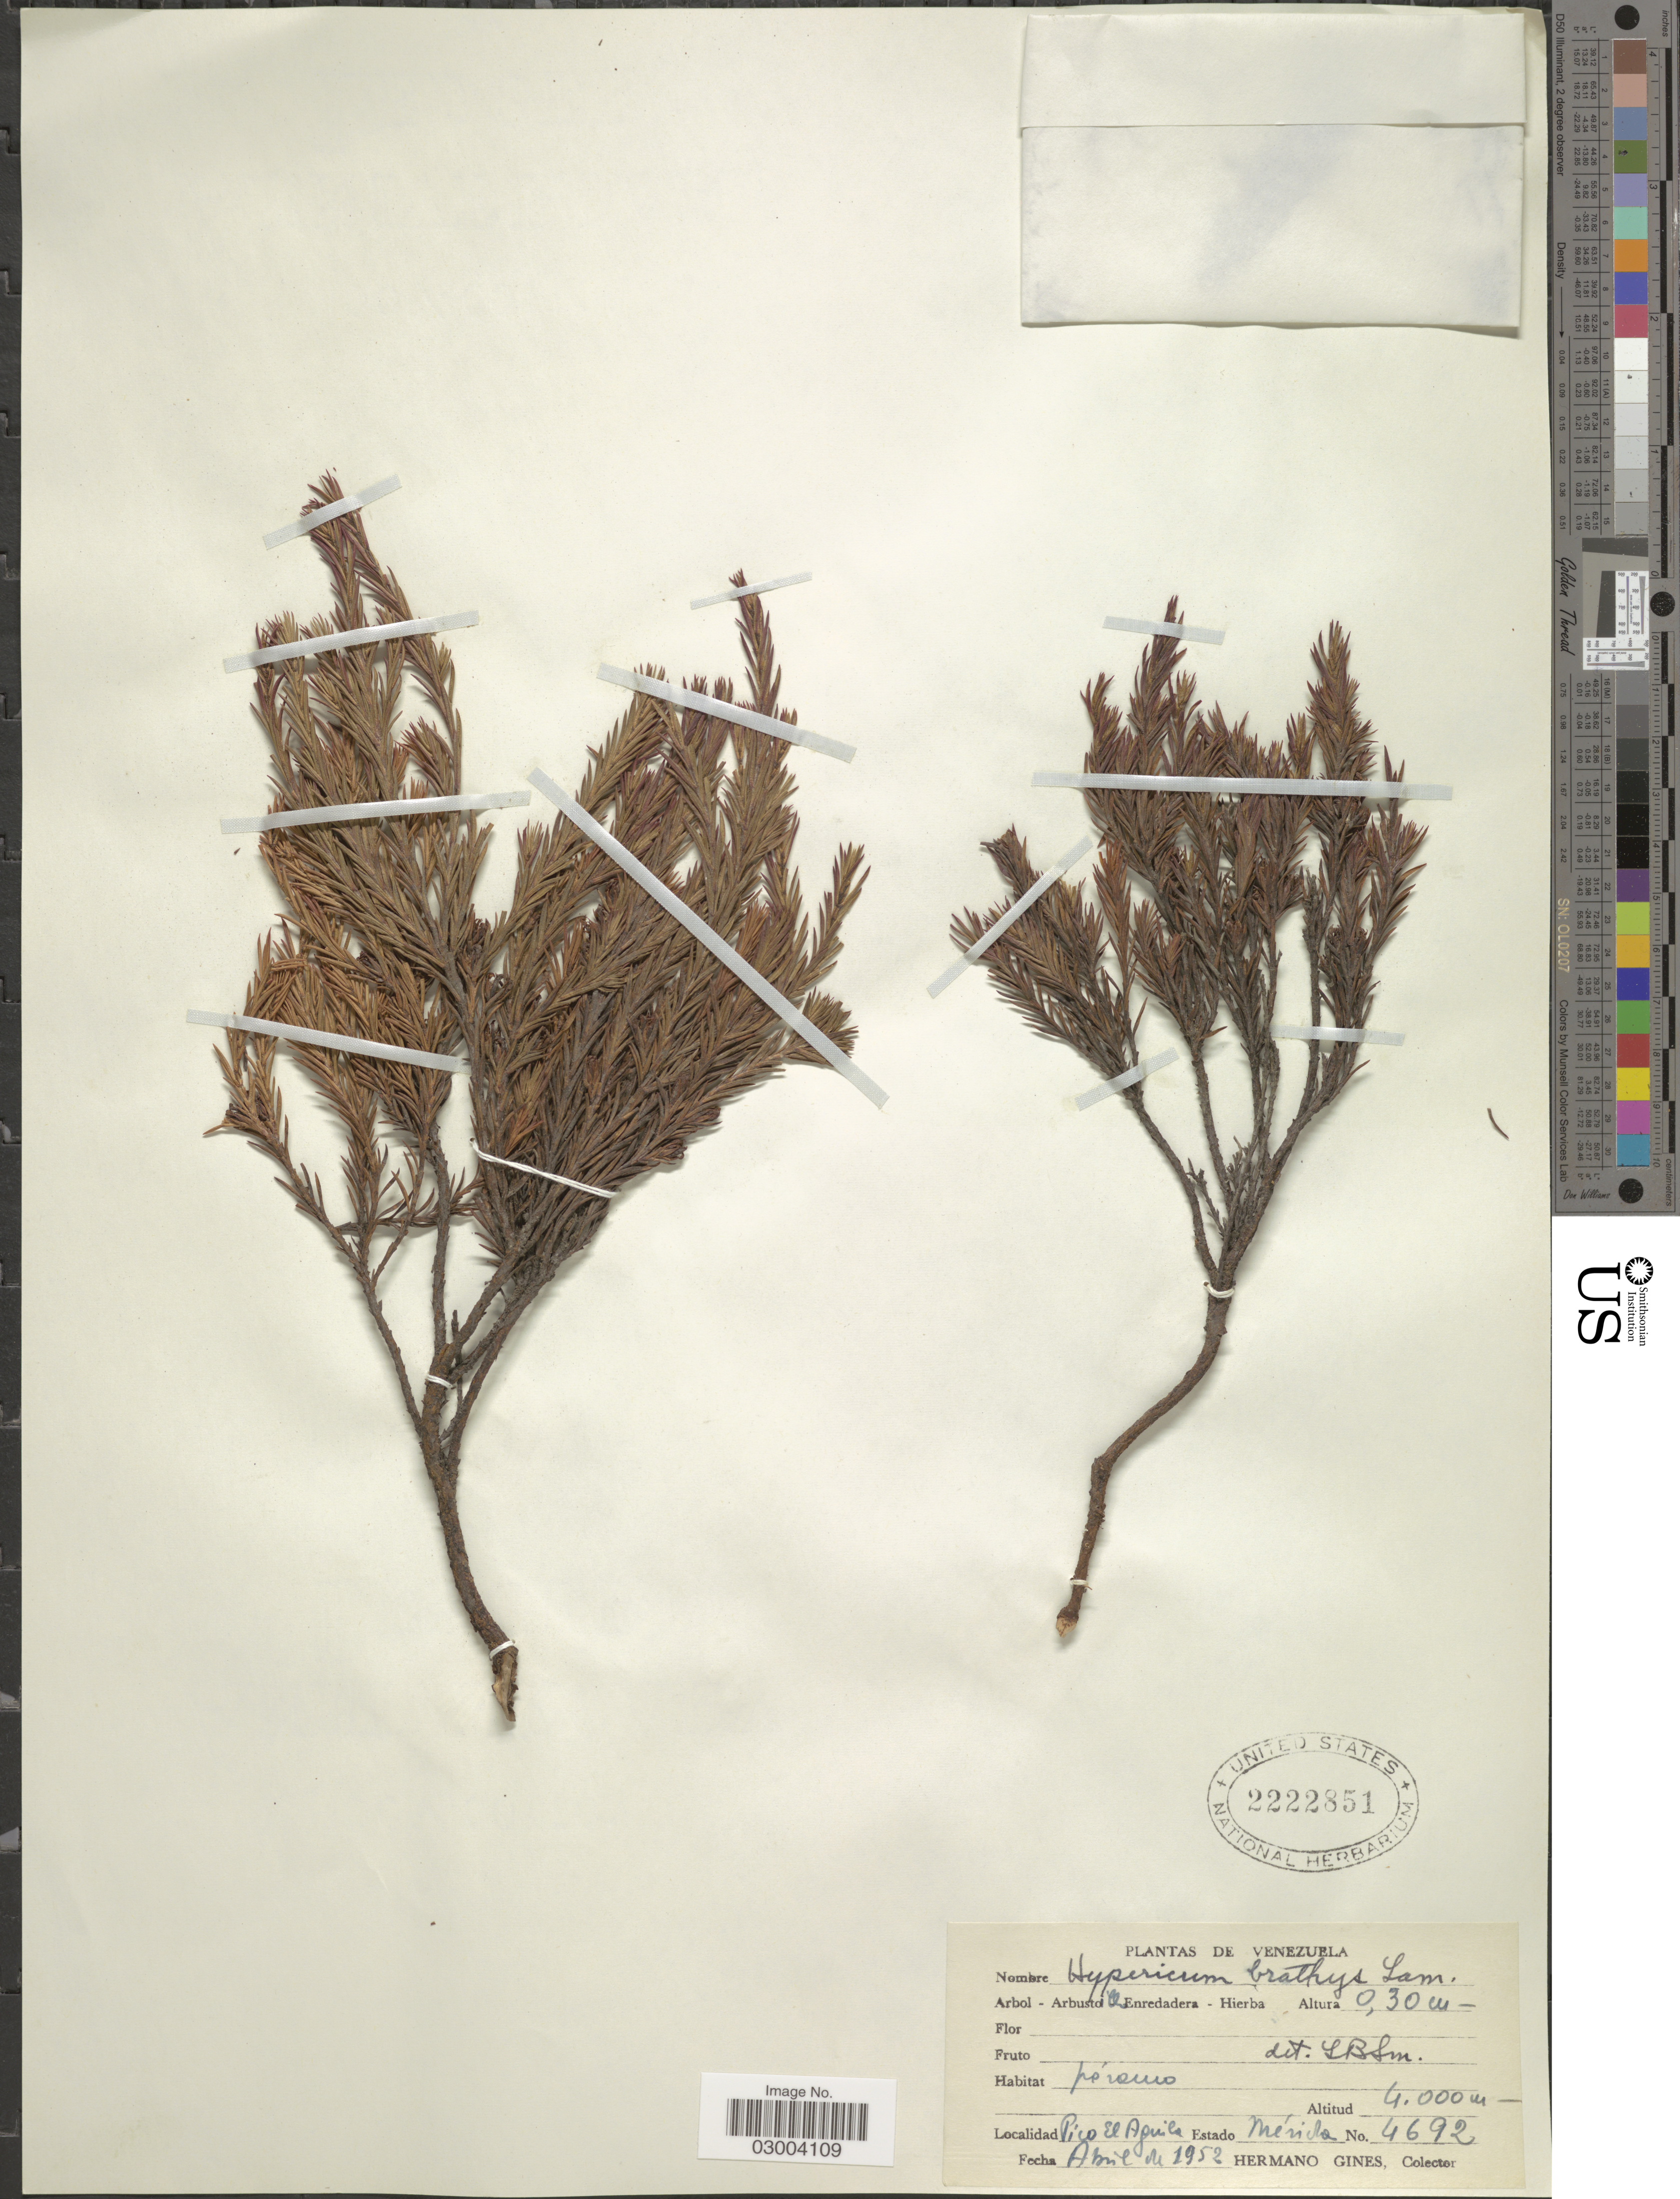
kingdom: Plantae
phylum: Tracheophyta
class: Magnoliopsida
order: Malpighiales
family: Hypericaceae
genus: Hypericum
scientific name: Hypericum pseudobrathys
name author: Turcz.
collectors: Bro. Gines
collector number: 4692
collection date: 1952-04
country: Venezuela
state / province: Mérida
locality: Pico El Aguila.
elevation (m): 4000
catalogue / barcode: US 2222851